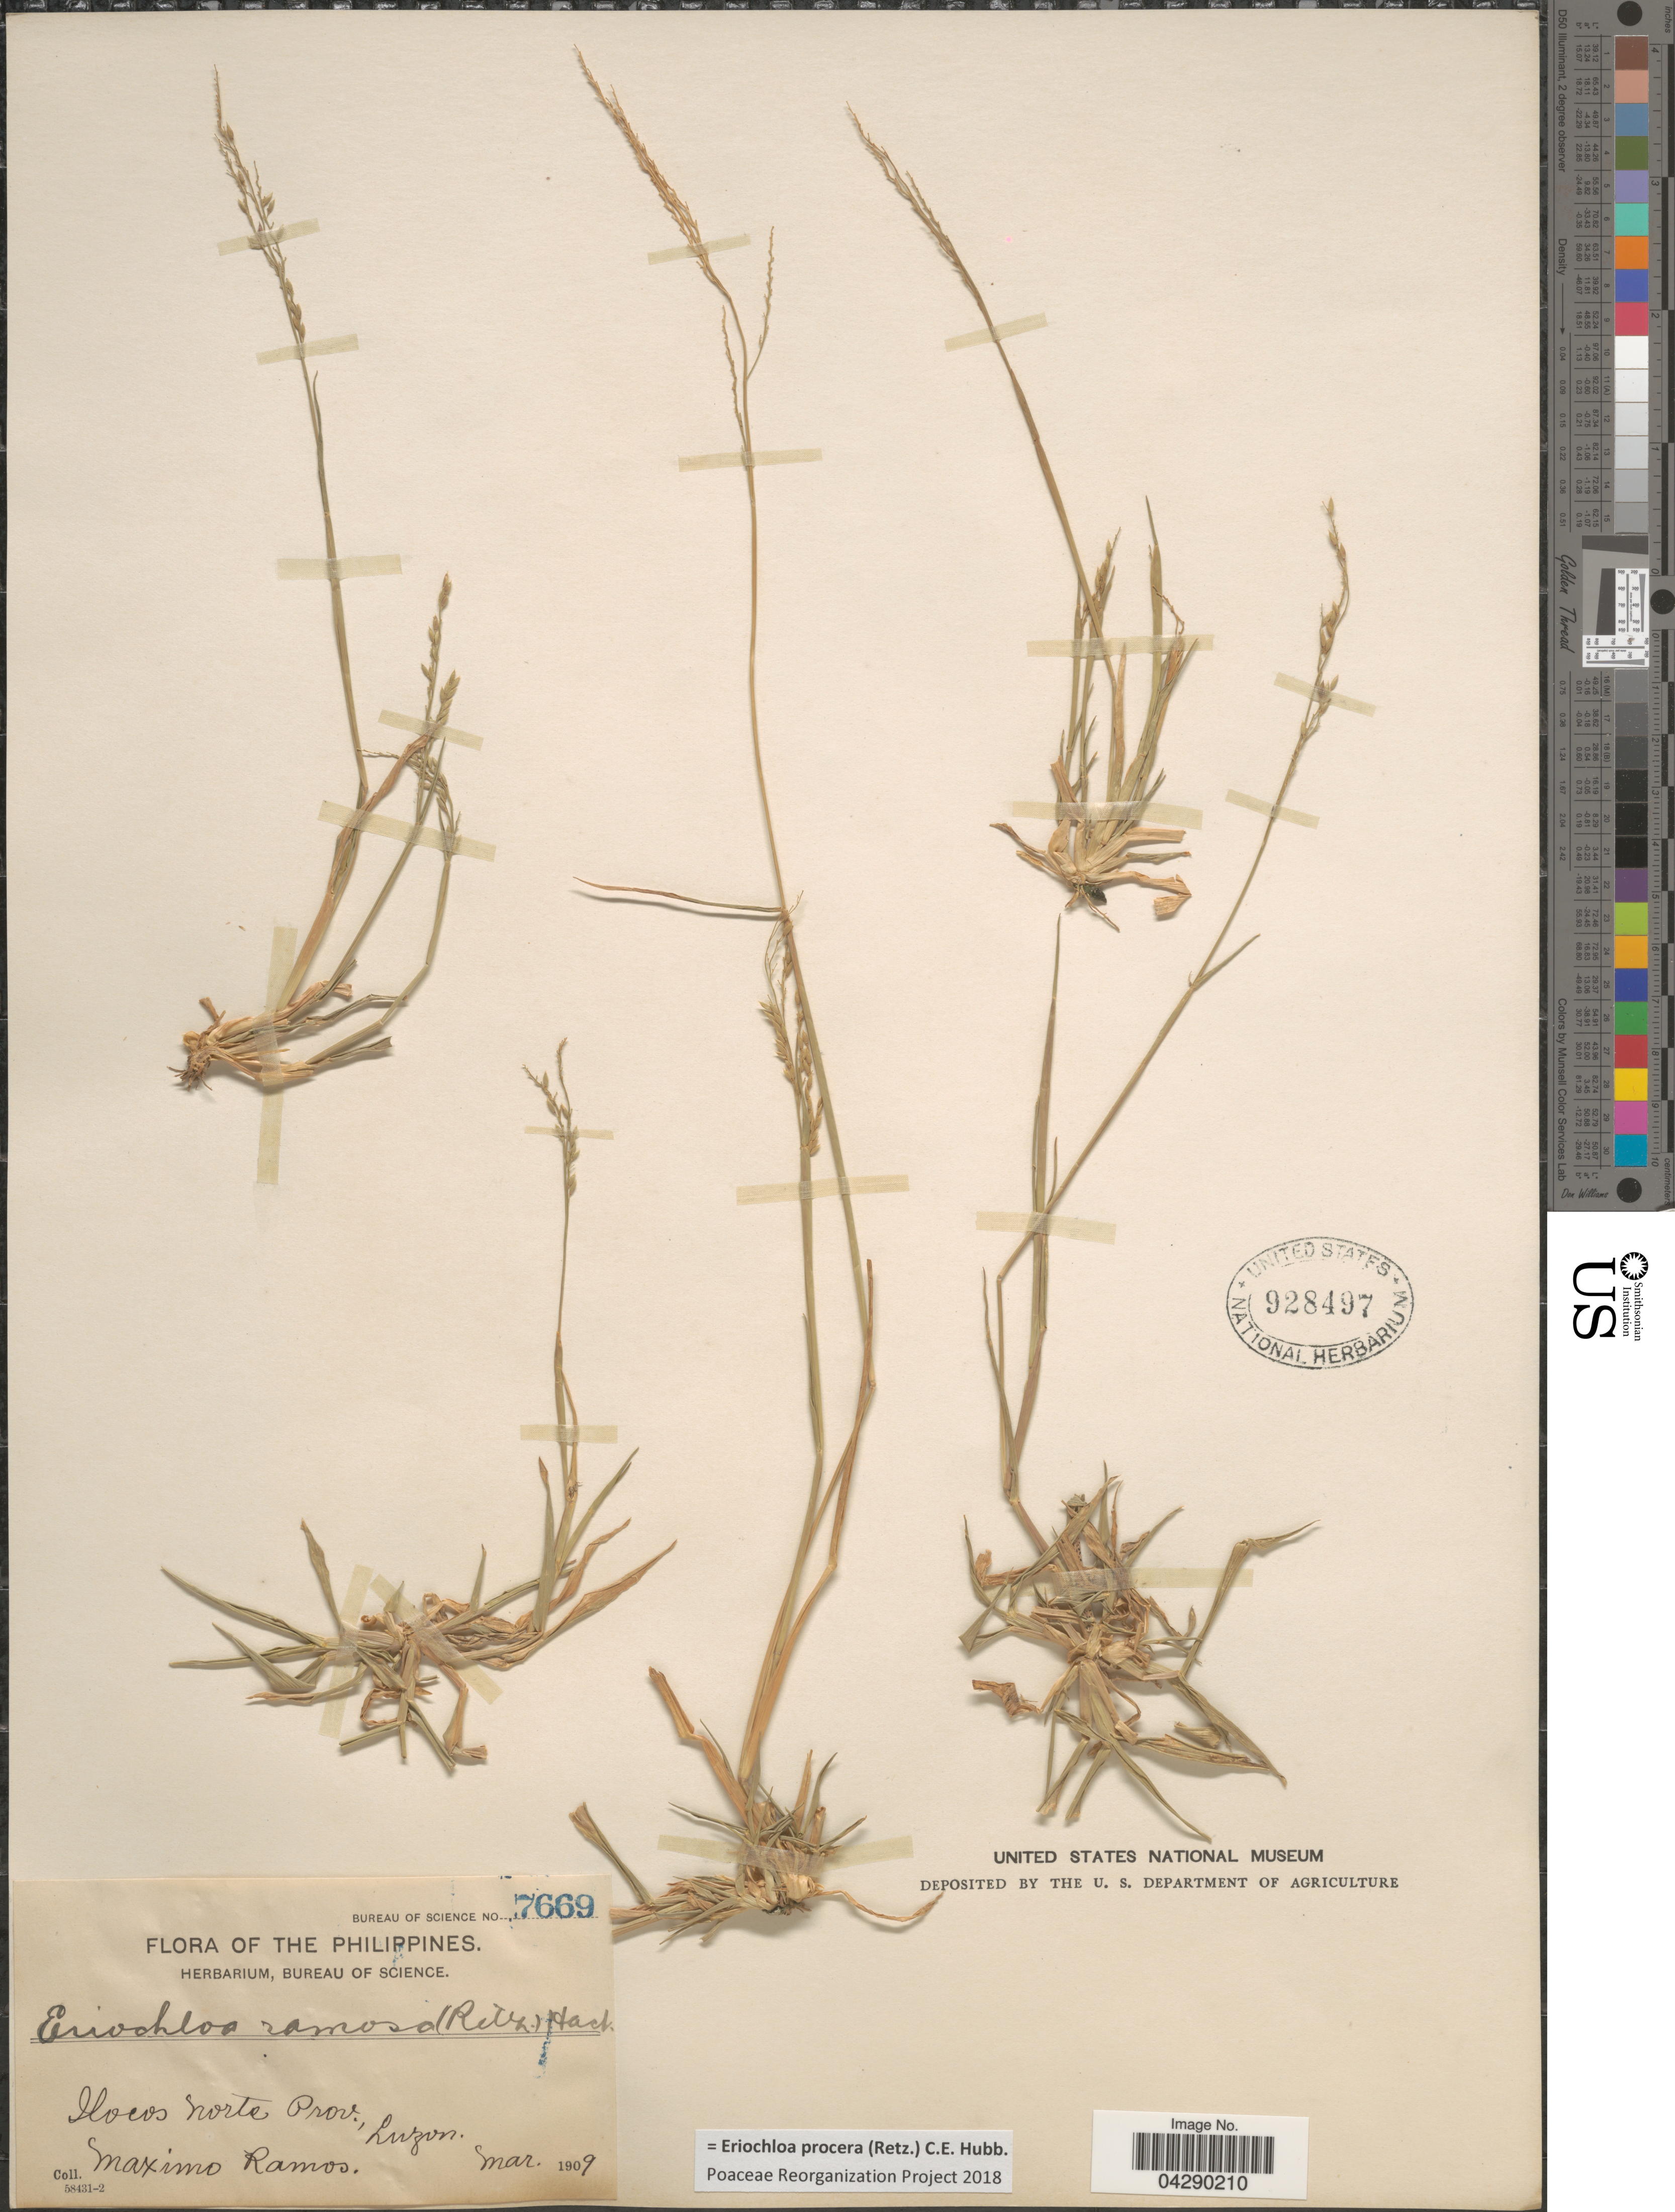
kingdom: Plantae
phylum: Tracheophyta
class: Liliopsida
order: Poales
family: Poaceae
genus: Eriochloa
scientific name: Eriochloa procera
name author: (Retz.) C.E. Hubb.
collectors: M. Ramos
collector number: Bureau of Science 7669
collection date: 1909-03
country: Philippines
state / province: Ilocos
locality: Ilocos Norte Prov., Luzon.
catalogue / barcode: US 928497